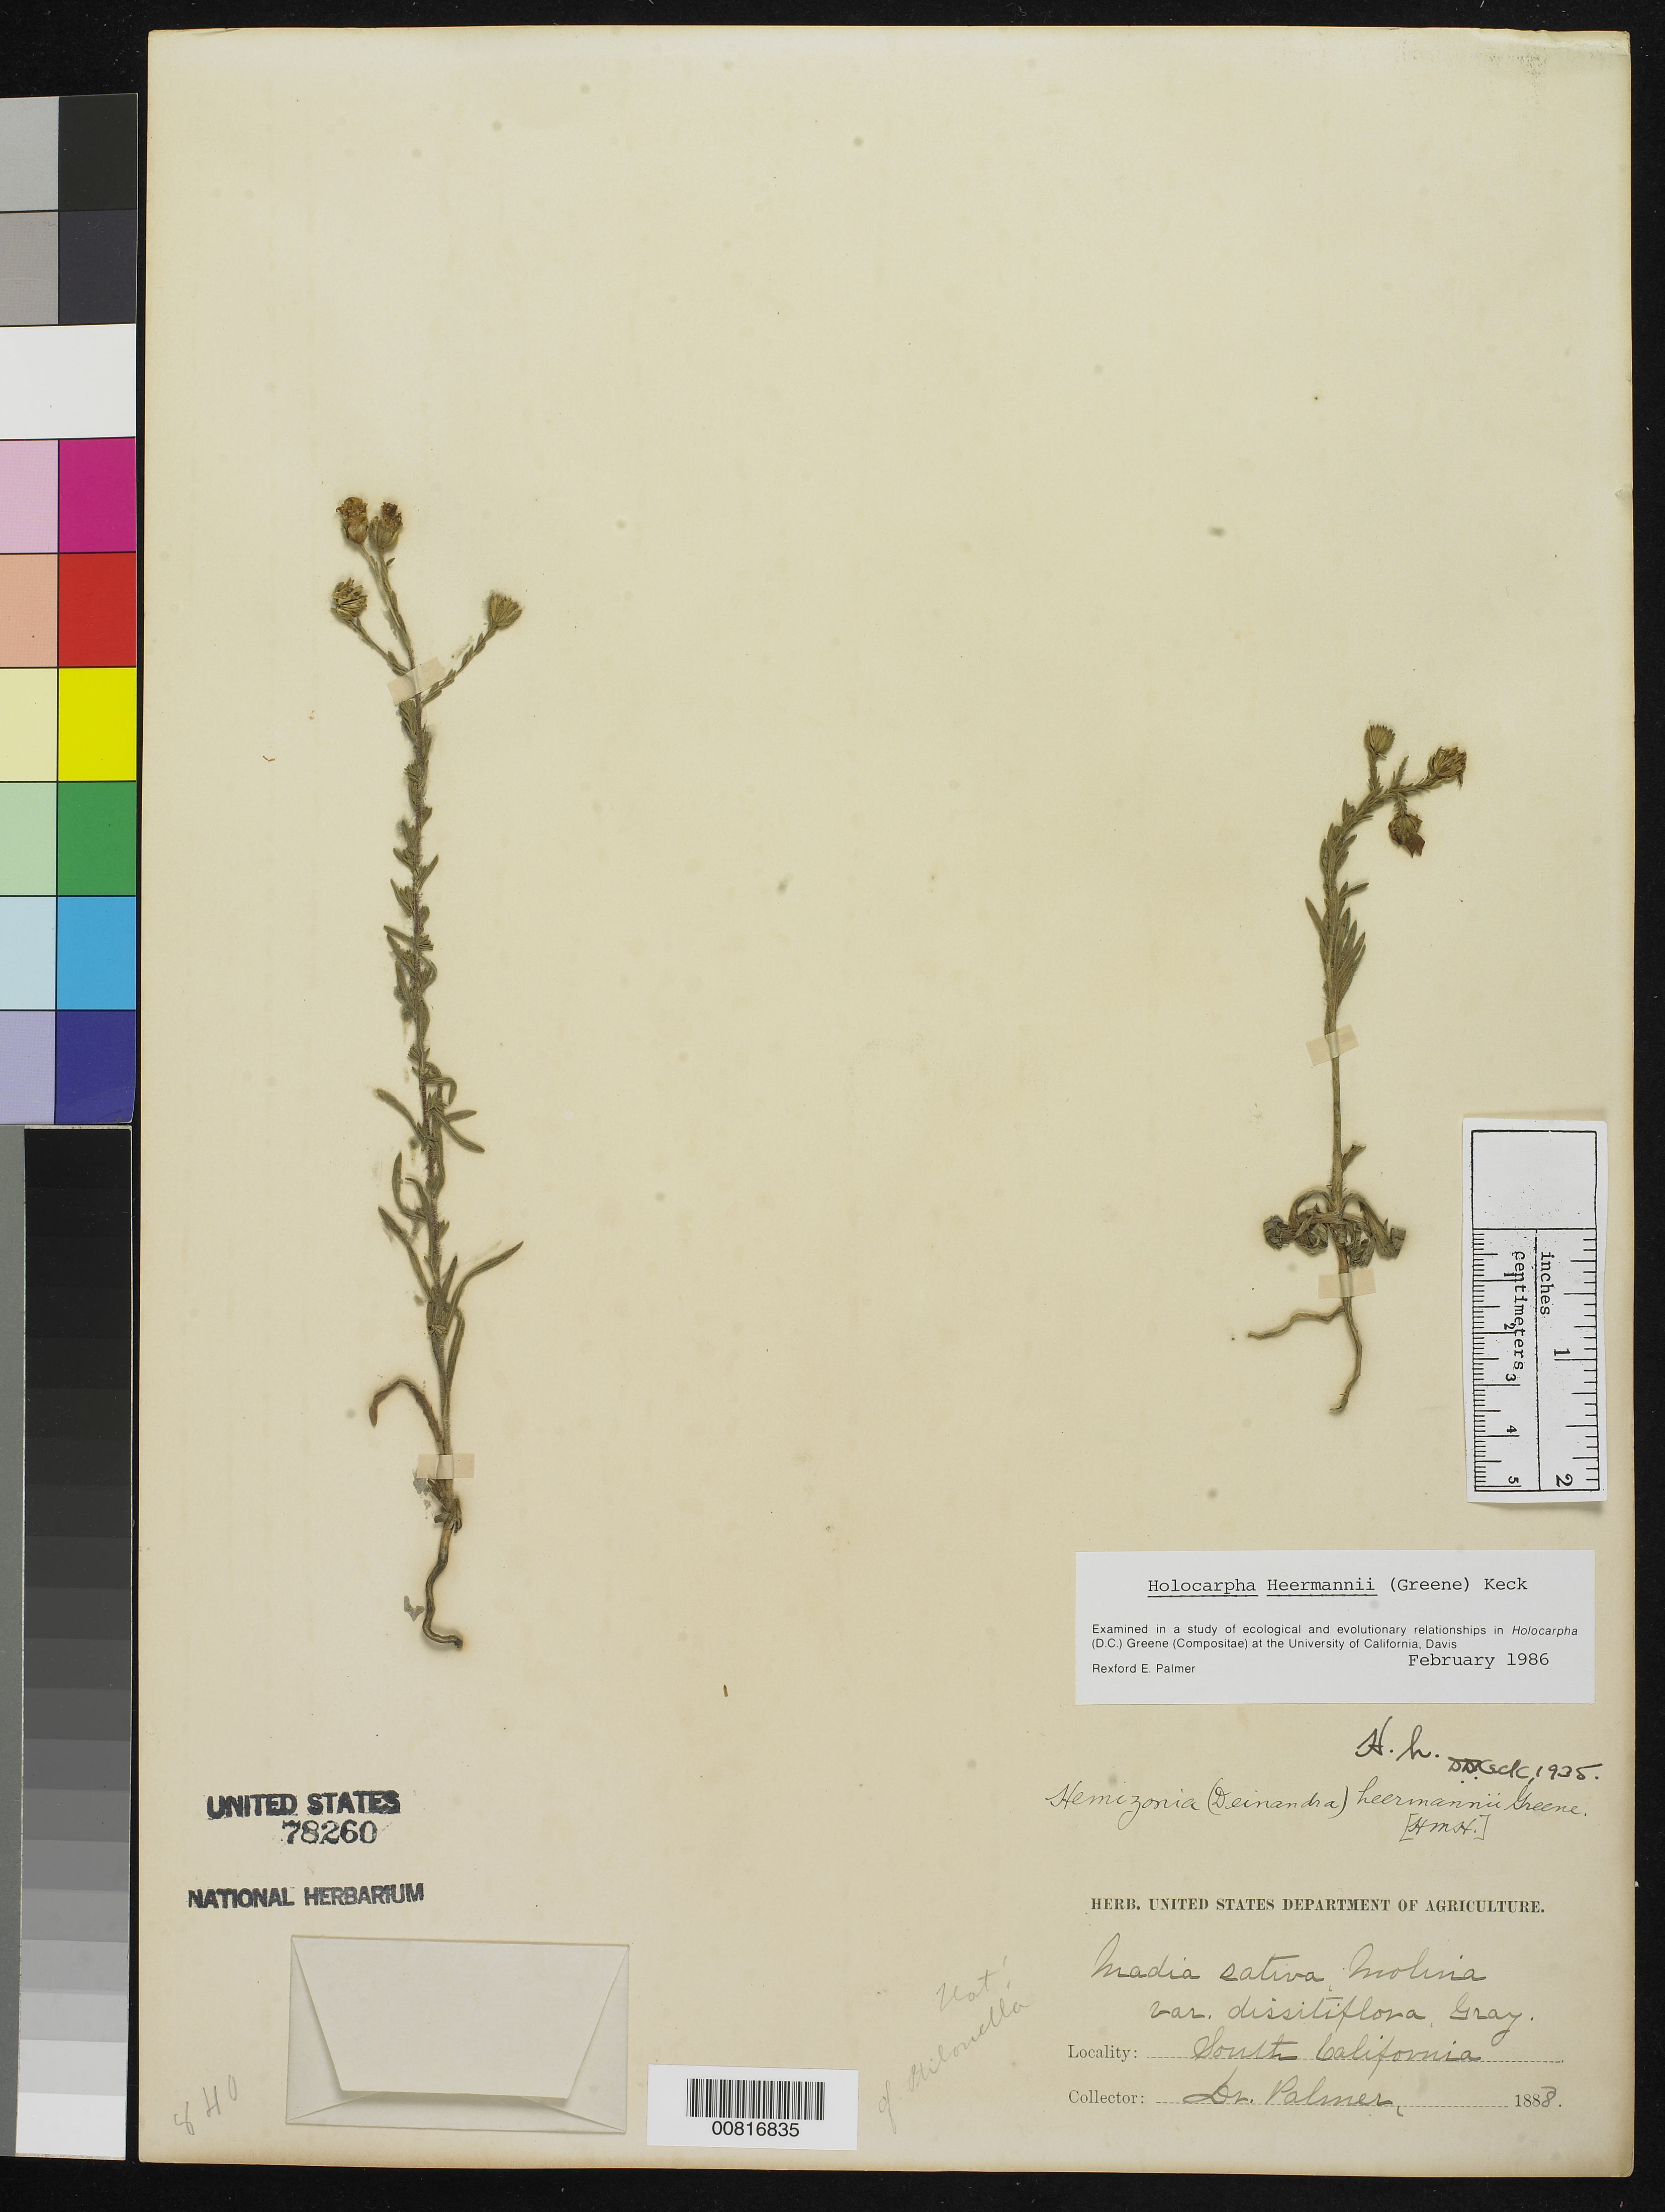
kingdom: Plantae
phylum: Tracheophyta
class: Magnoliopsida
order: Asterales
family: Asteraceae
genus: Holocarpha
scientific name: Holocarpha heermannii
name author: (Greene) D.D. Keck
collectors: E. Palmer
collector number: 840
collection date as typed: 1888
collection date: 1888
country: United States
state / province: California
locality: South California.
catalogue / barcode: US 78260